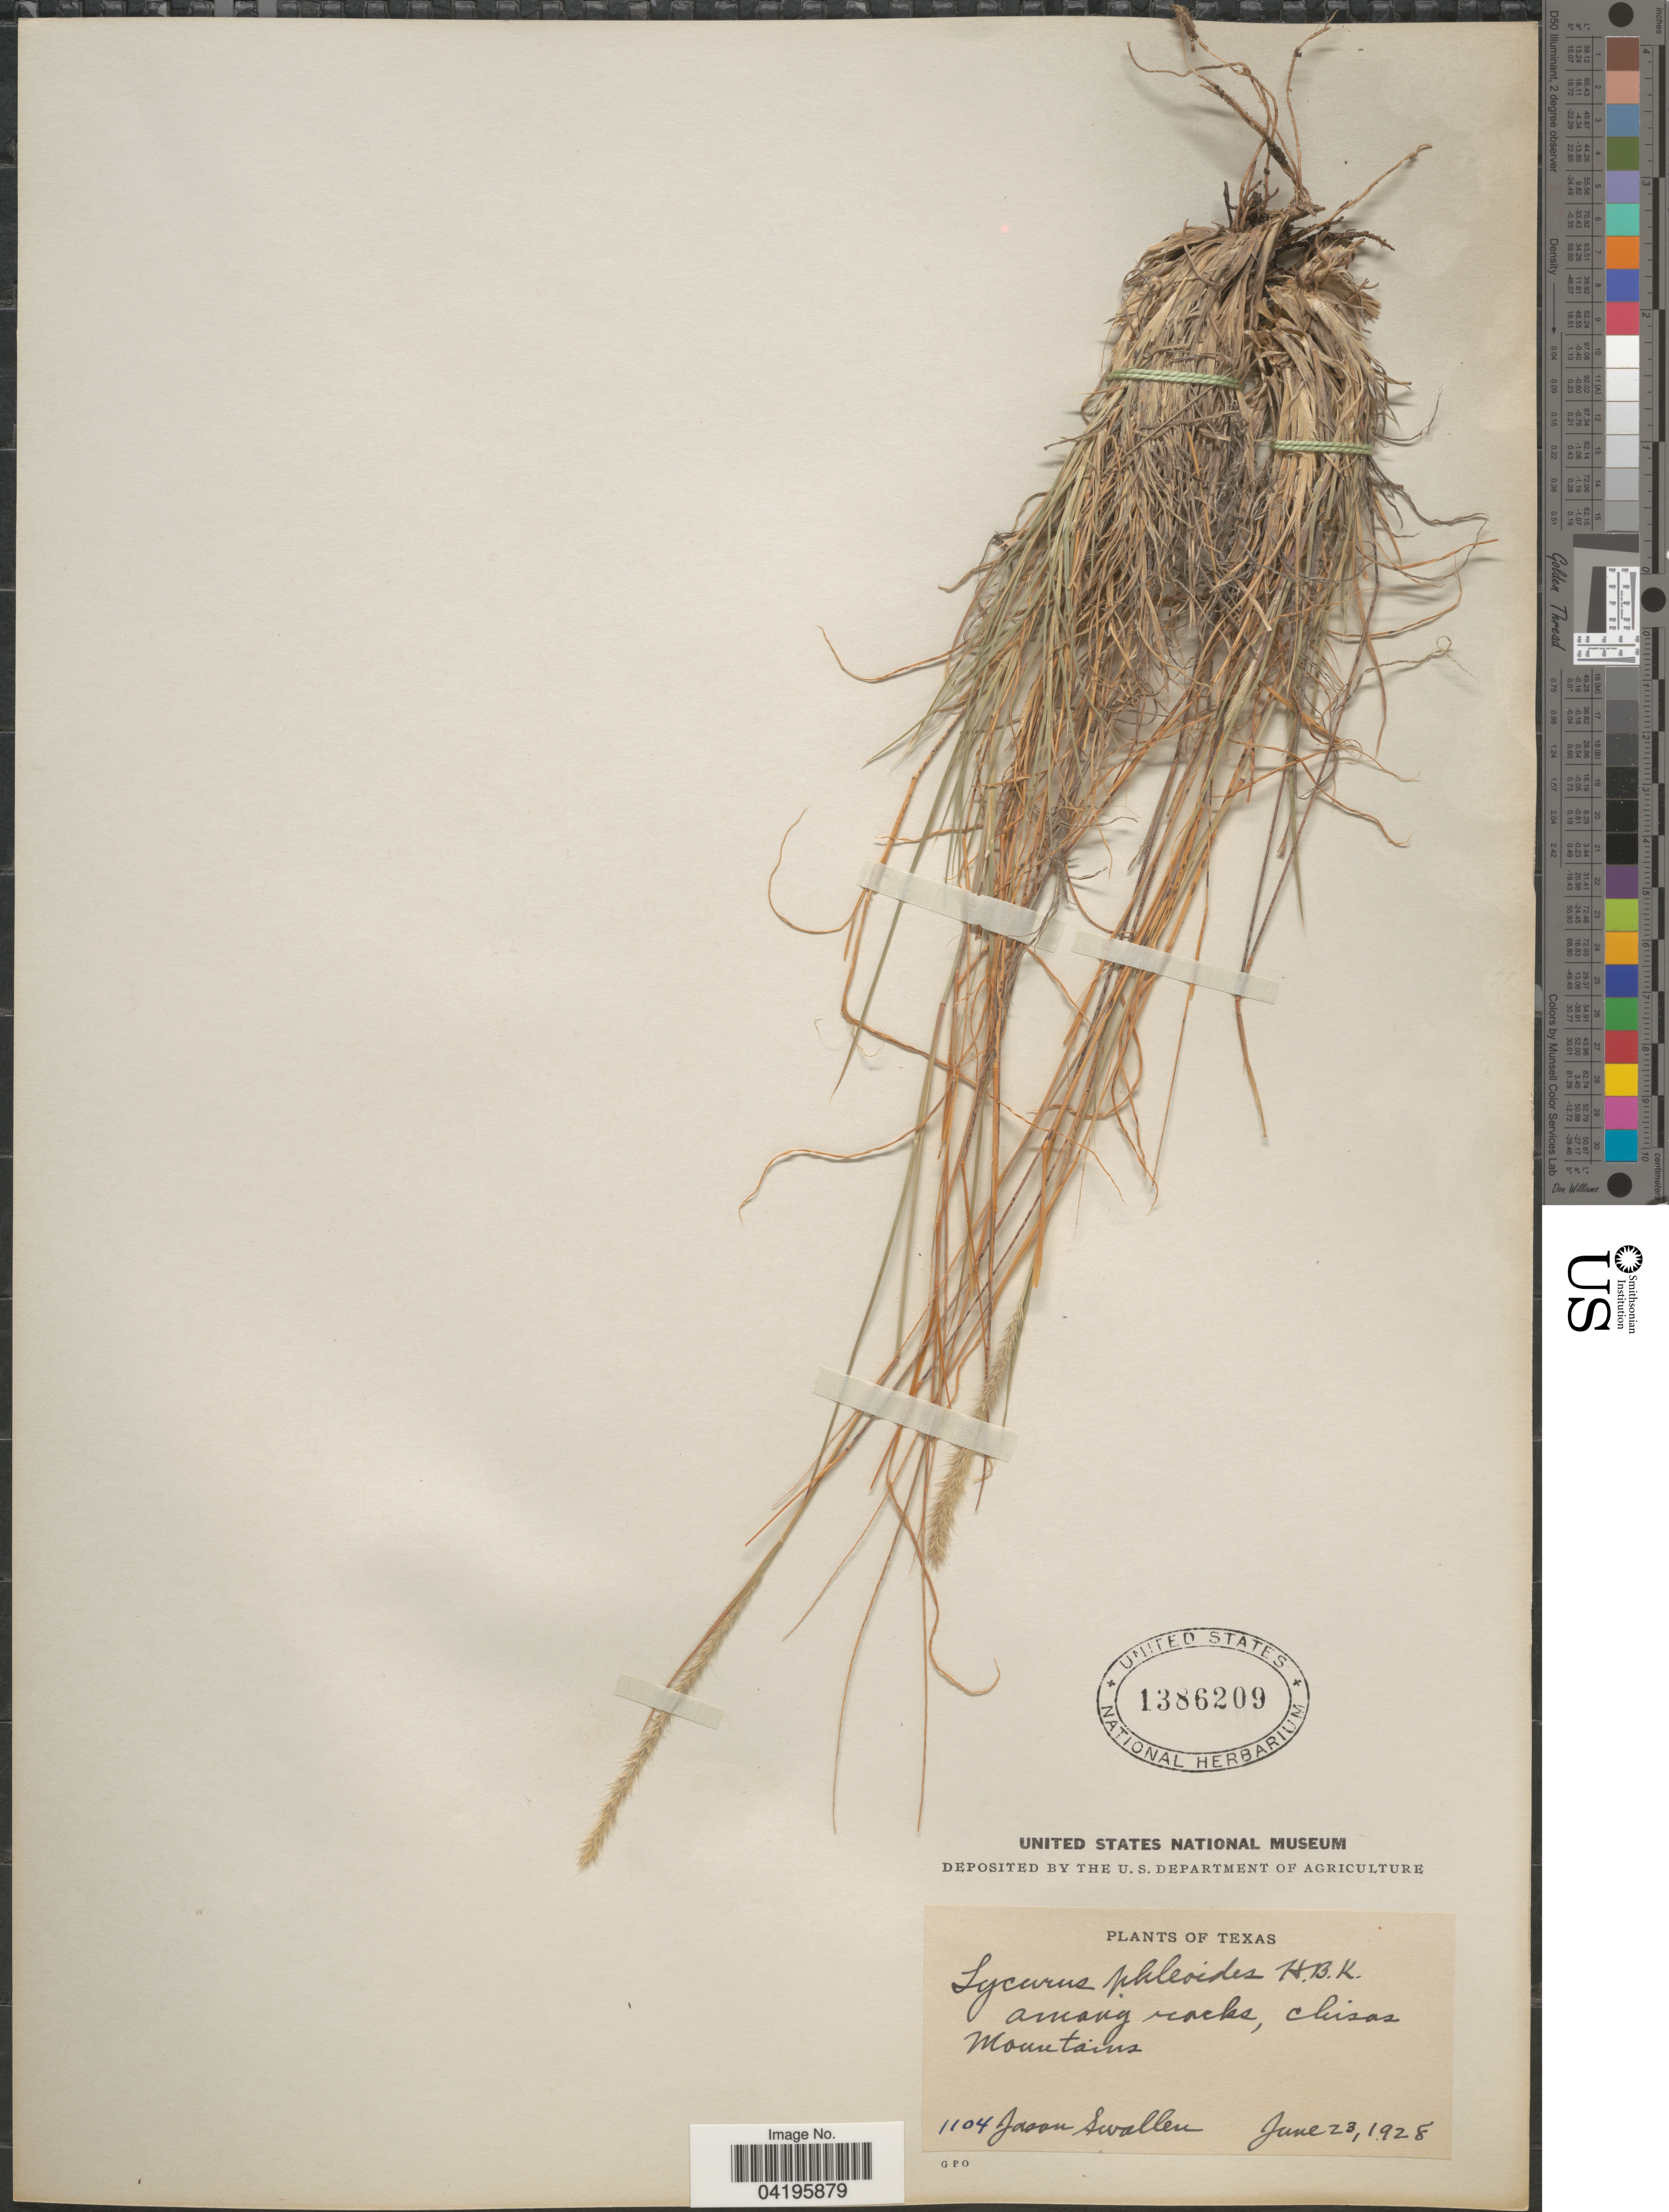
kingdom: Plantae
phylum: Tracheophyta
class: Liliopsida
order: Poales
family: Poaceae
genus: Muhlenbergia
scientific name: Muhlenbergia phleoides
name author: (Kunth) Columbus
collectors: J. R. Swallen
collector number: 1104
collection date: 1928-06-23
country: United States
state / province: Texas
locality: Among rocks, Chisos Mountains.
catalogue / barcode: US 1386209